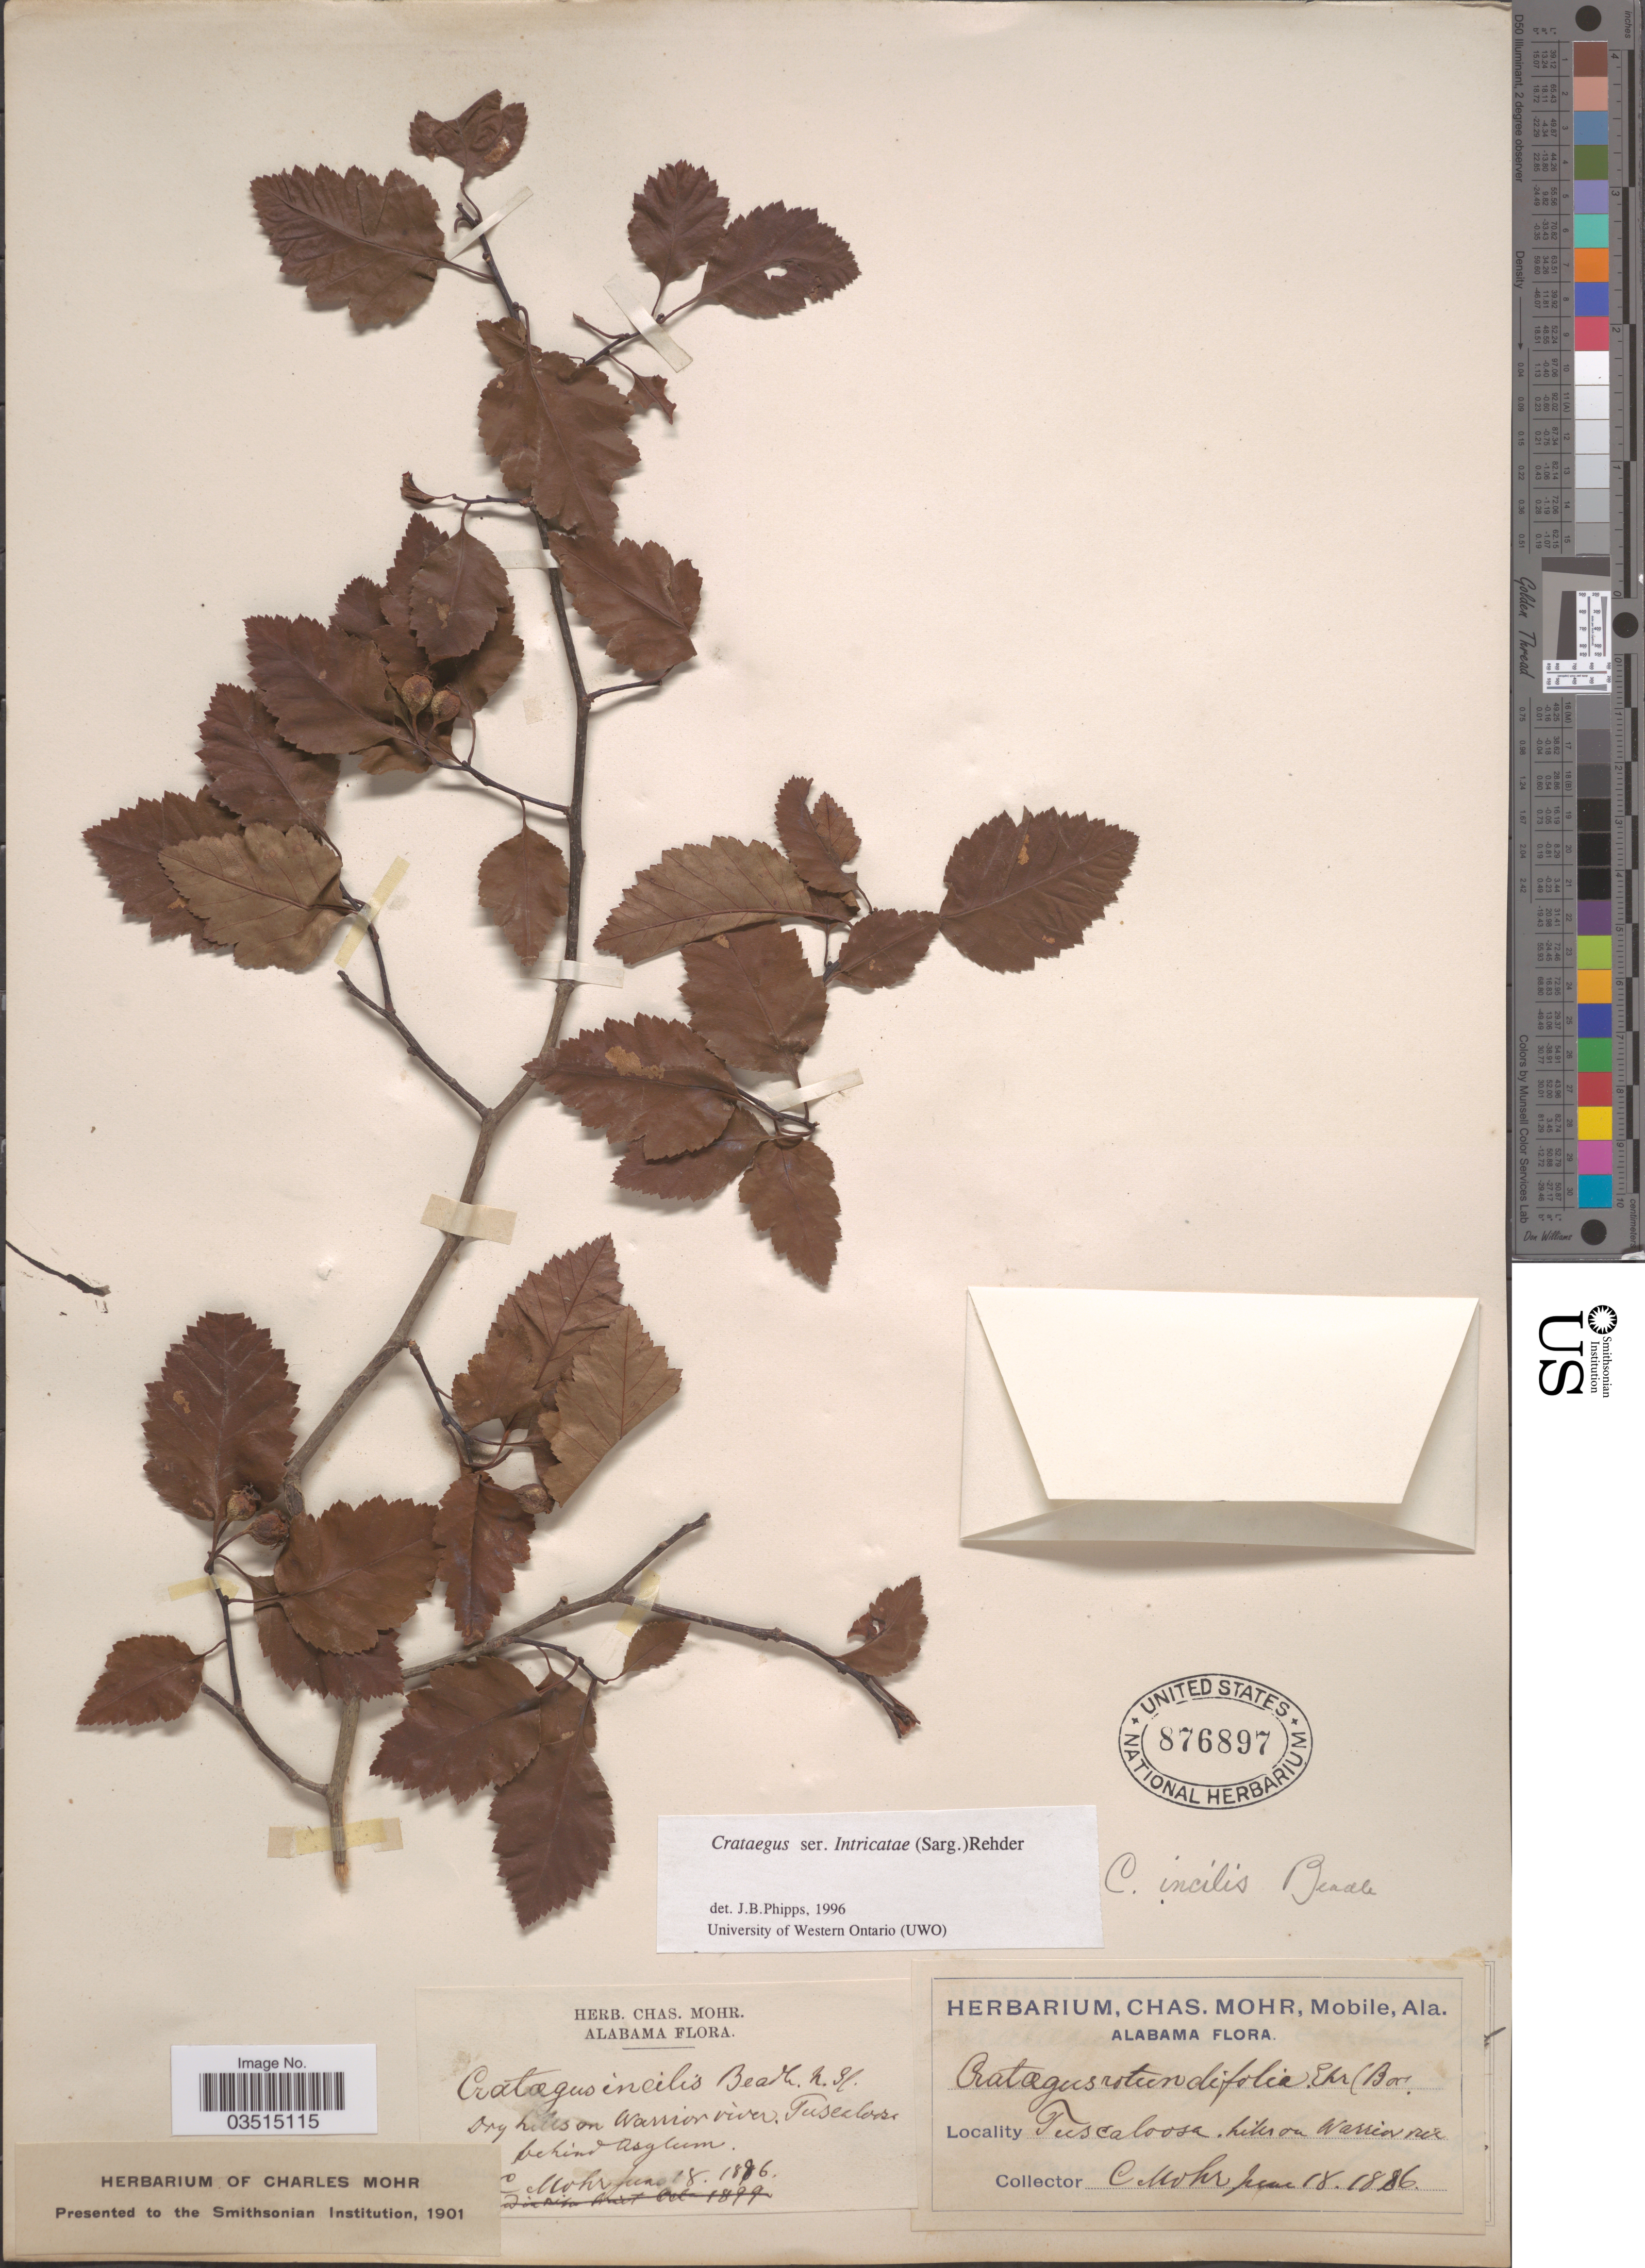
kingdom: Plantae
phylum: Tracheophyta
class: Magnoliopsida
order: Rosales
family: Rosaceae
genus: Crataegus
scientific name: Crataegus incilis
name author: Beadle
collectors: Mohr, C. T. (herbarium)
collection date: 1886-06-18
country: United States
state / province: Alabama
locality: Tuscaloosa. Hills on Warrior river.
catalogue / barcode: US 876897